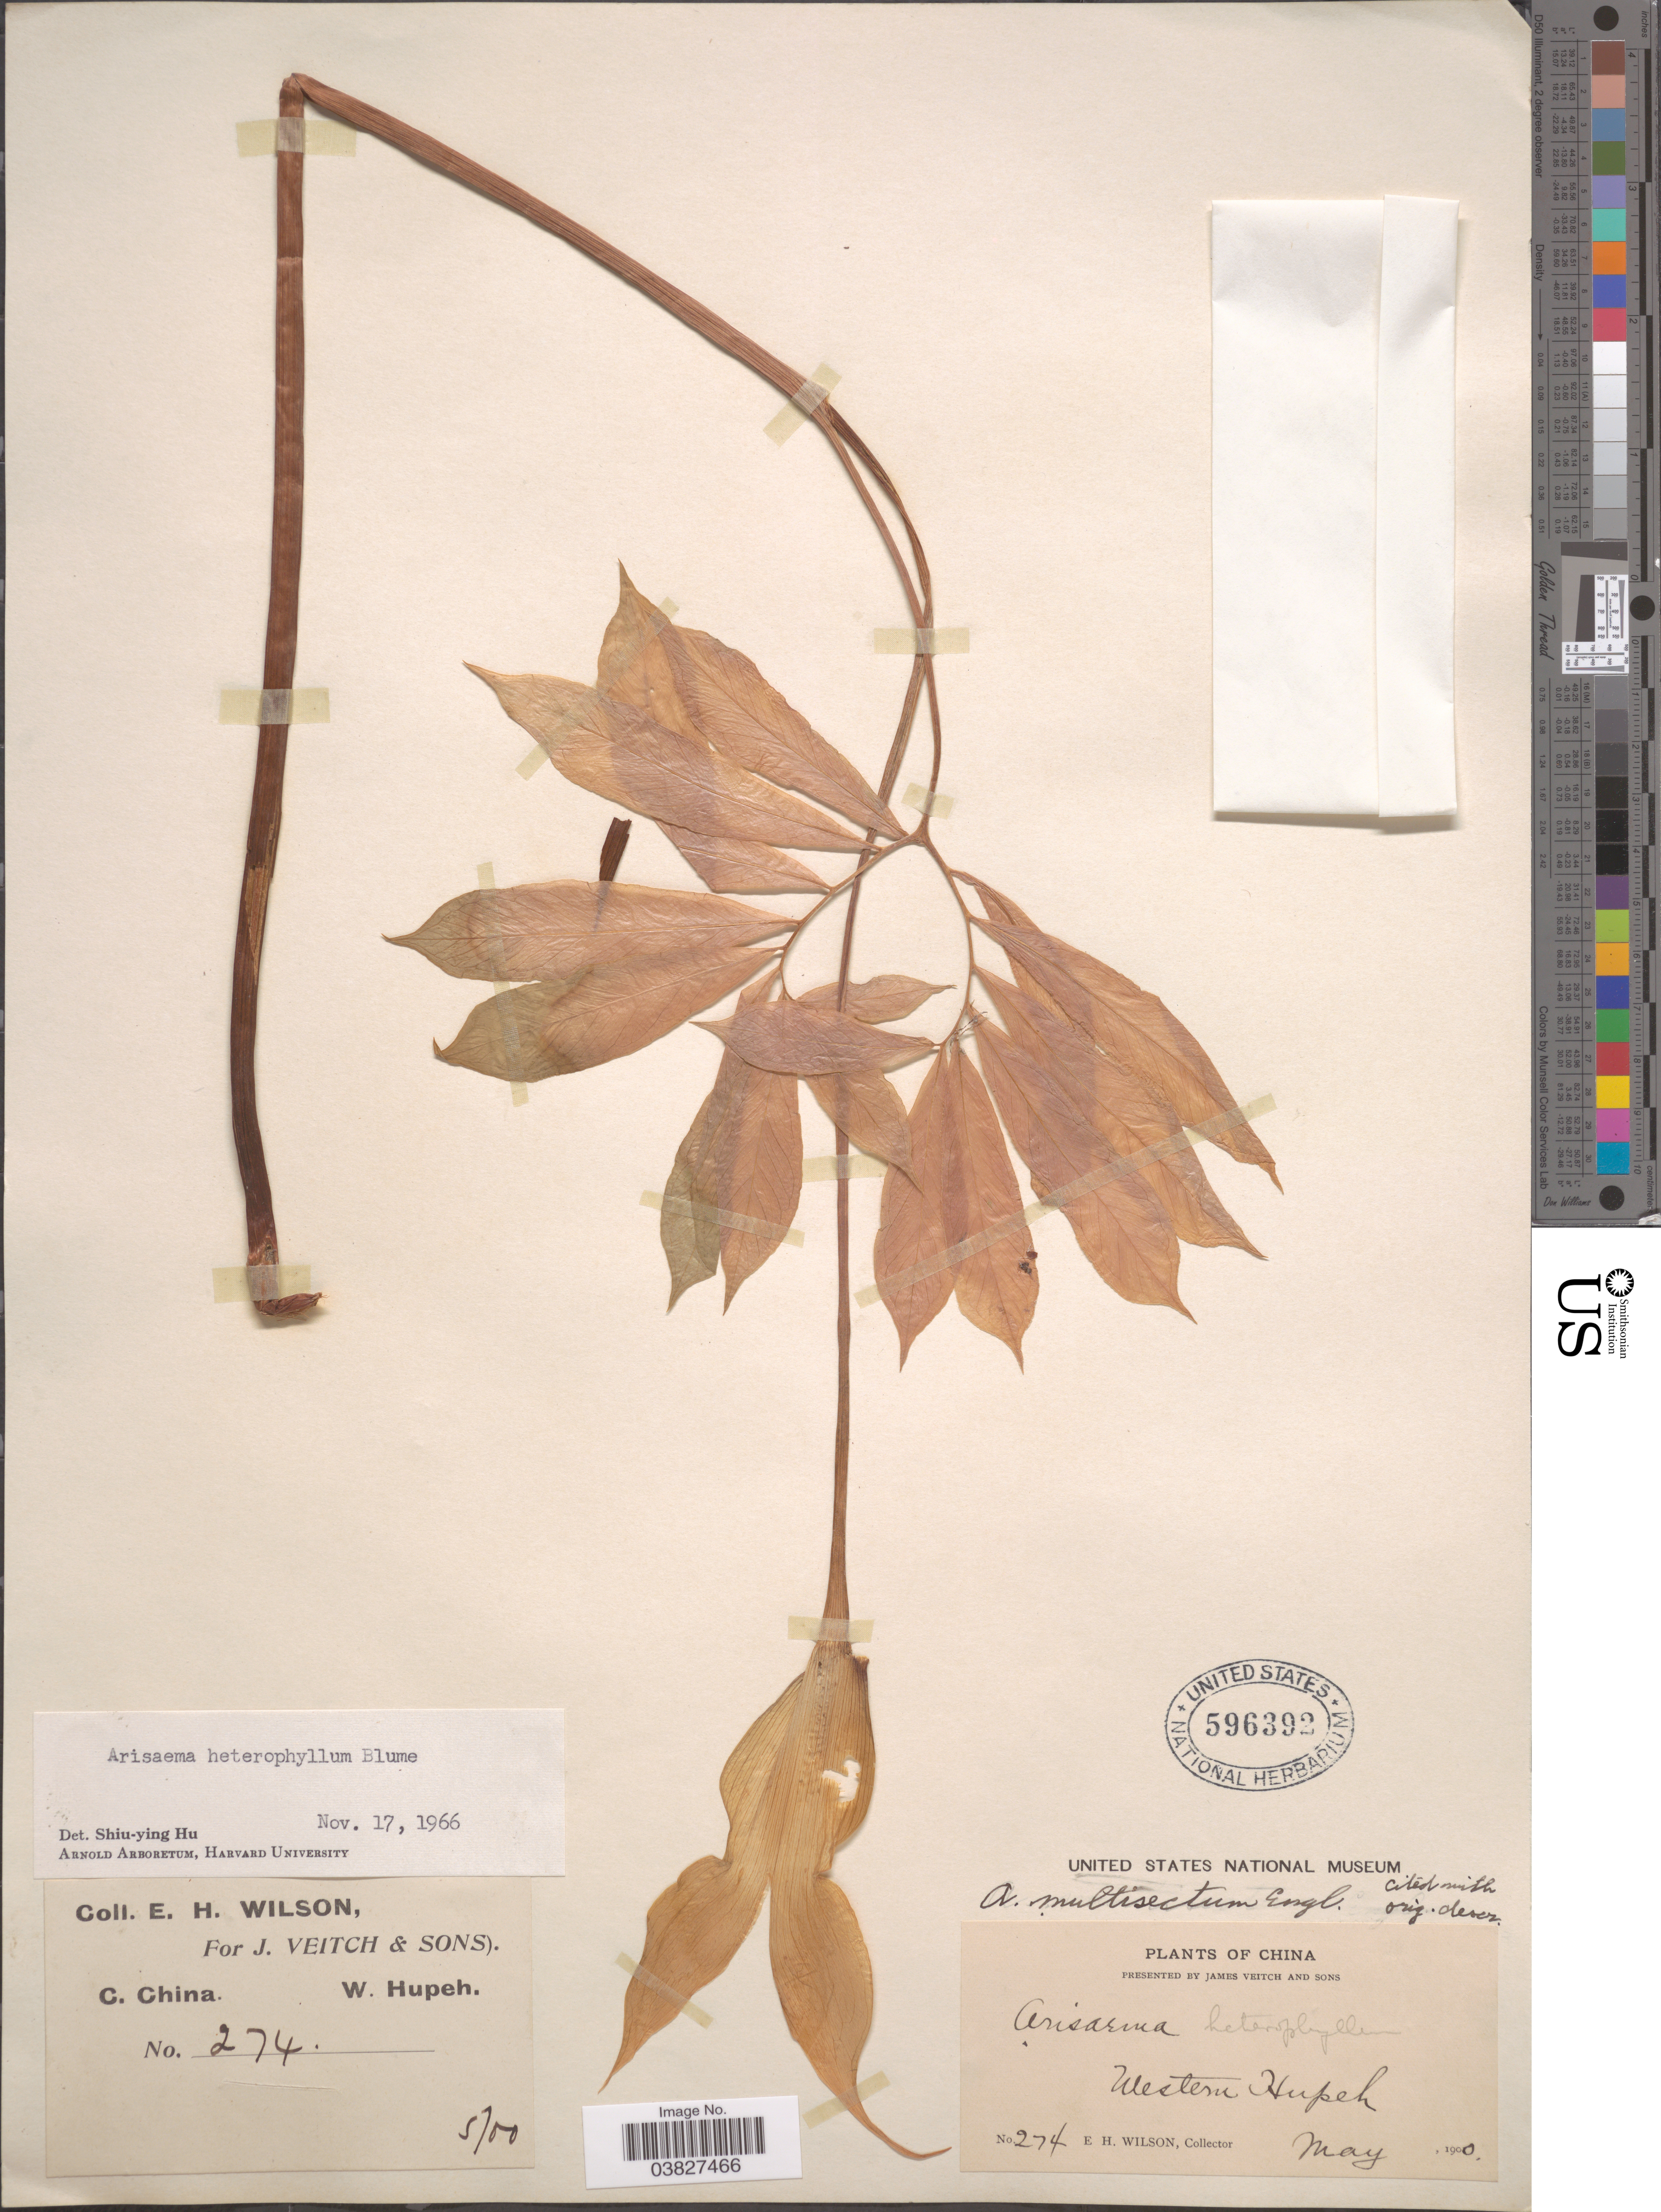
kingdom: Plantae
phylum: Tracheophyta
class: Liliopsida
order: Alismatales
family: Araceae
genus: Arisaema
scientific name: Arisaema heterophyllum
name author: Blume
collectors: E. Wilson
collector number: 274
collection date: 1900-05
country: China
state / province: Hubei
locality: C. China. Western Hupeh.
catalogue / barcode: US 596392